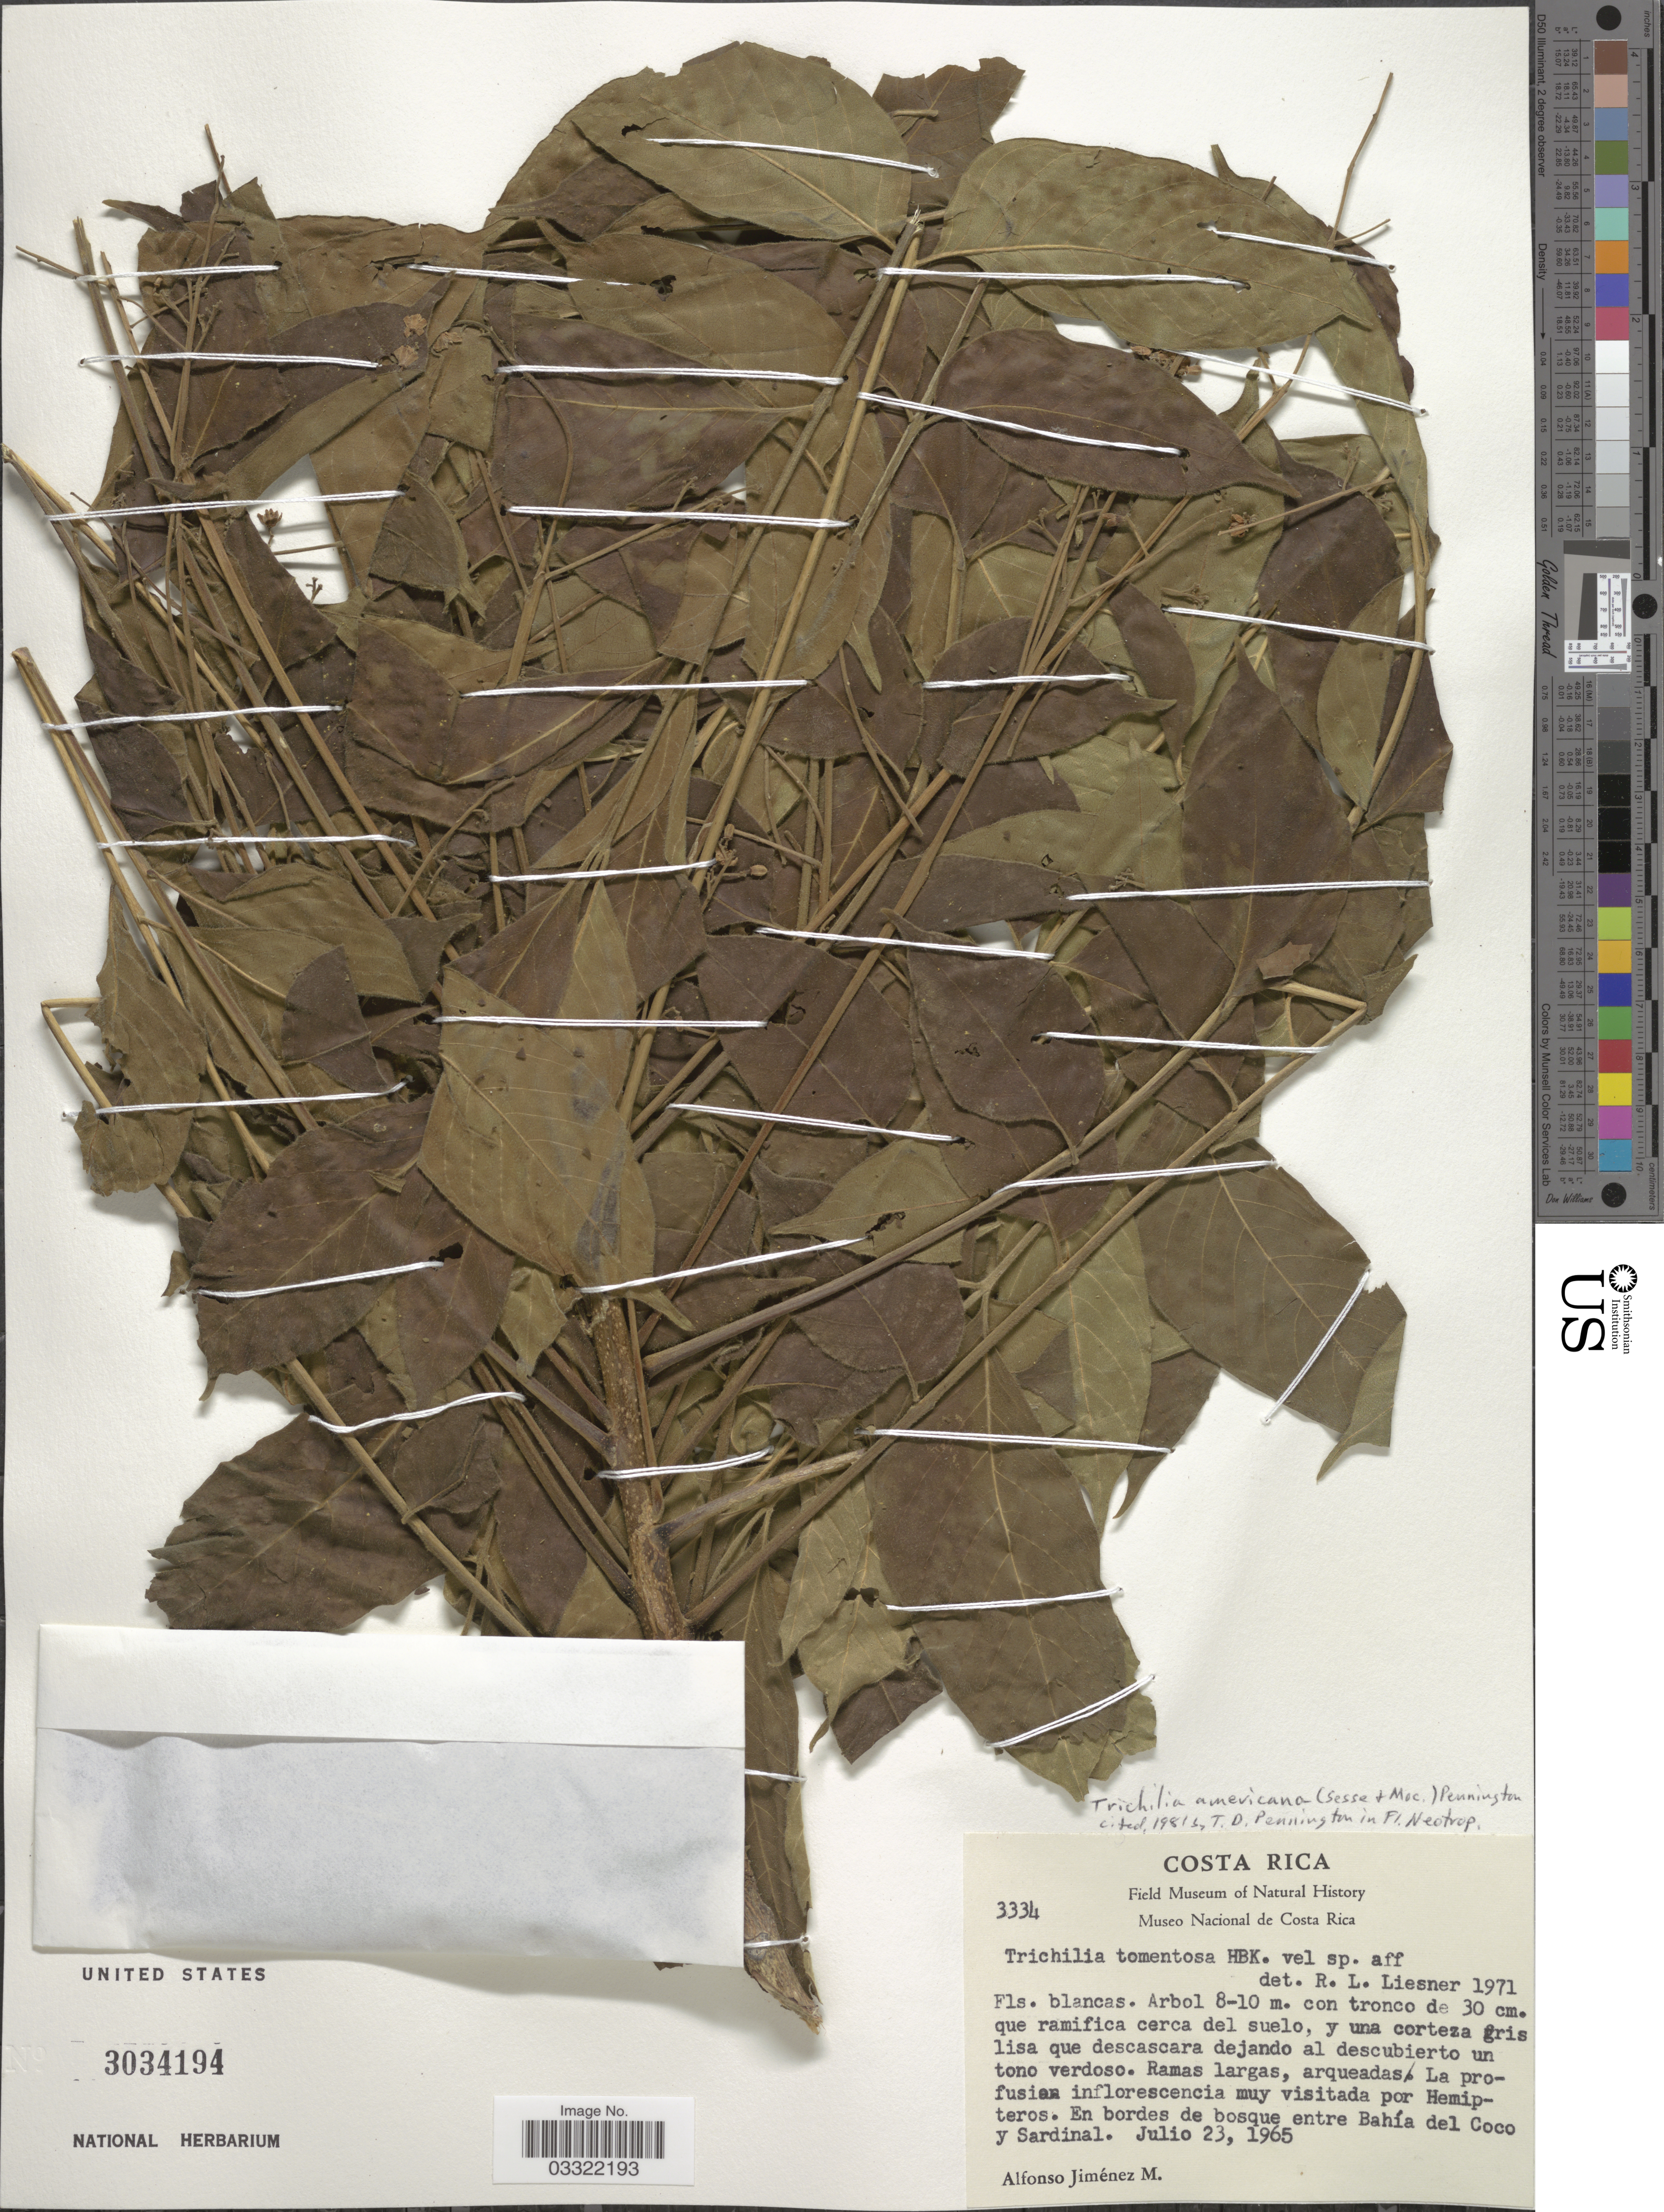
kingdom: Plantae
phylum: Tracheophyta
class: Magnoliopsida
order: Sapindales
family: Meliaceae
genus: Trichilia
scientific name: Trichilia americana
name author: (Sessé & Moc.) T.D. Penn.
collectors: A. Jimenez M.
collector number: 3334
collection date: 1965-07-23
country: Costa Rica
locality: En bordes de bosque entre Bahía del Coco y Sardinal.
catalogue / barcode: US 3034194